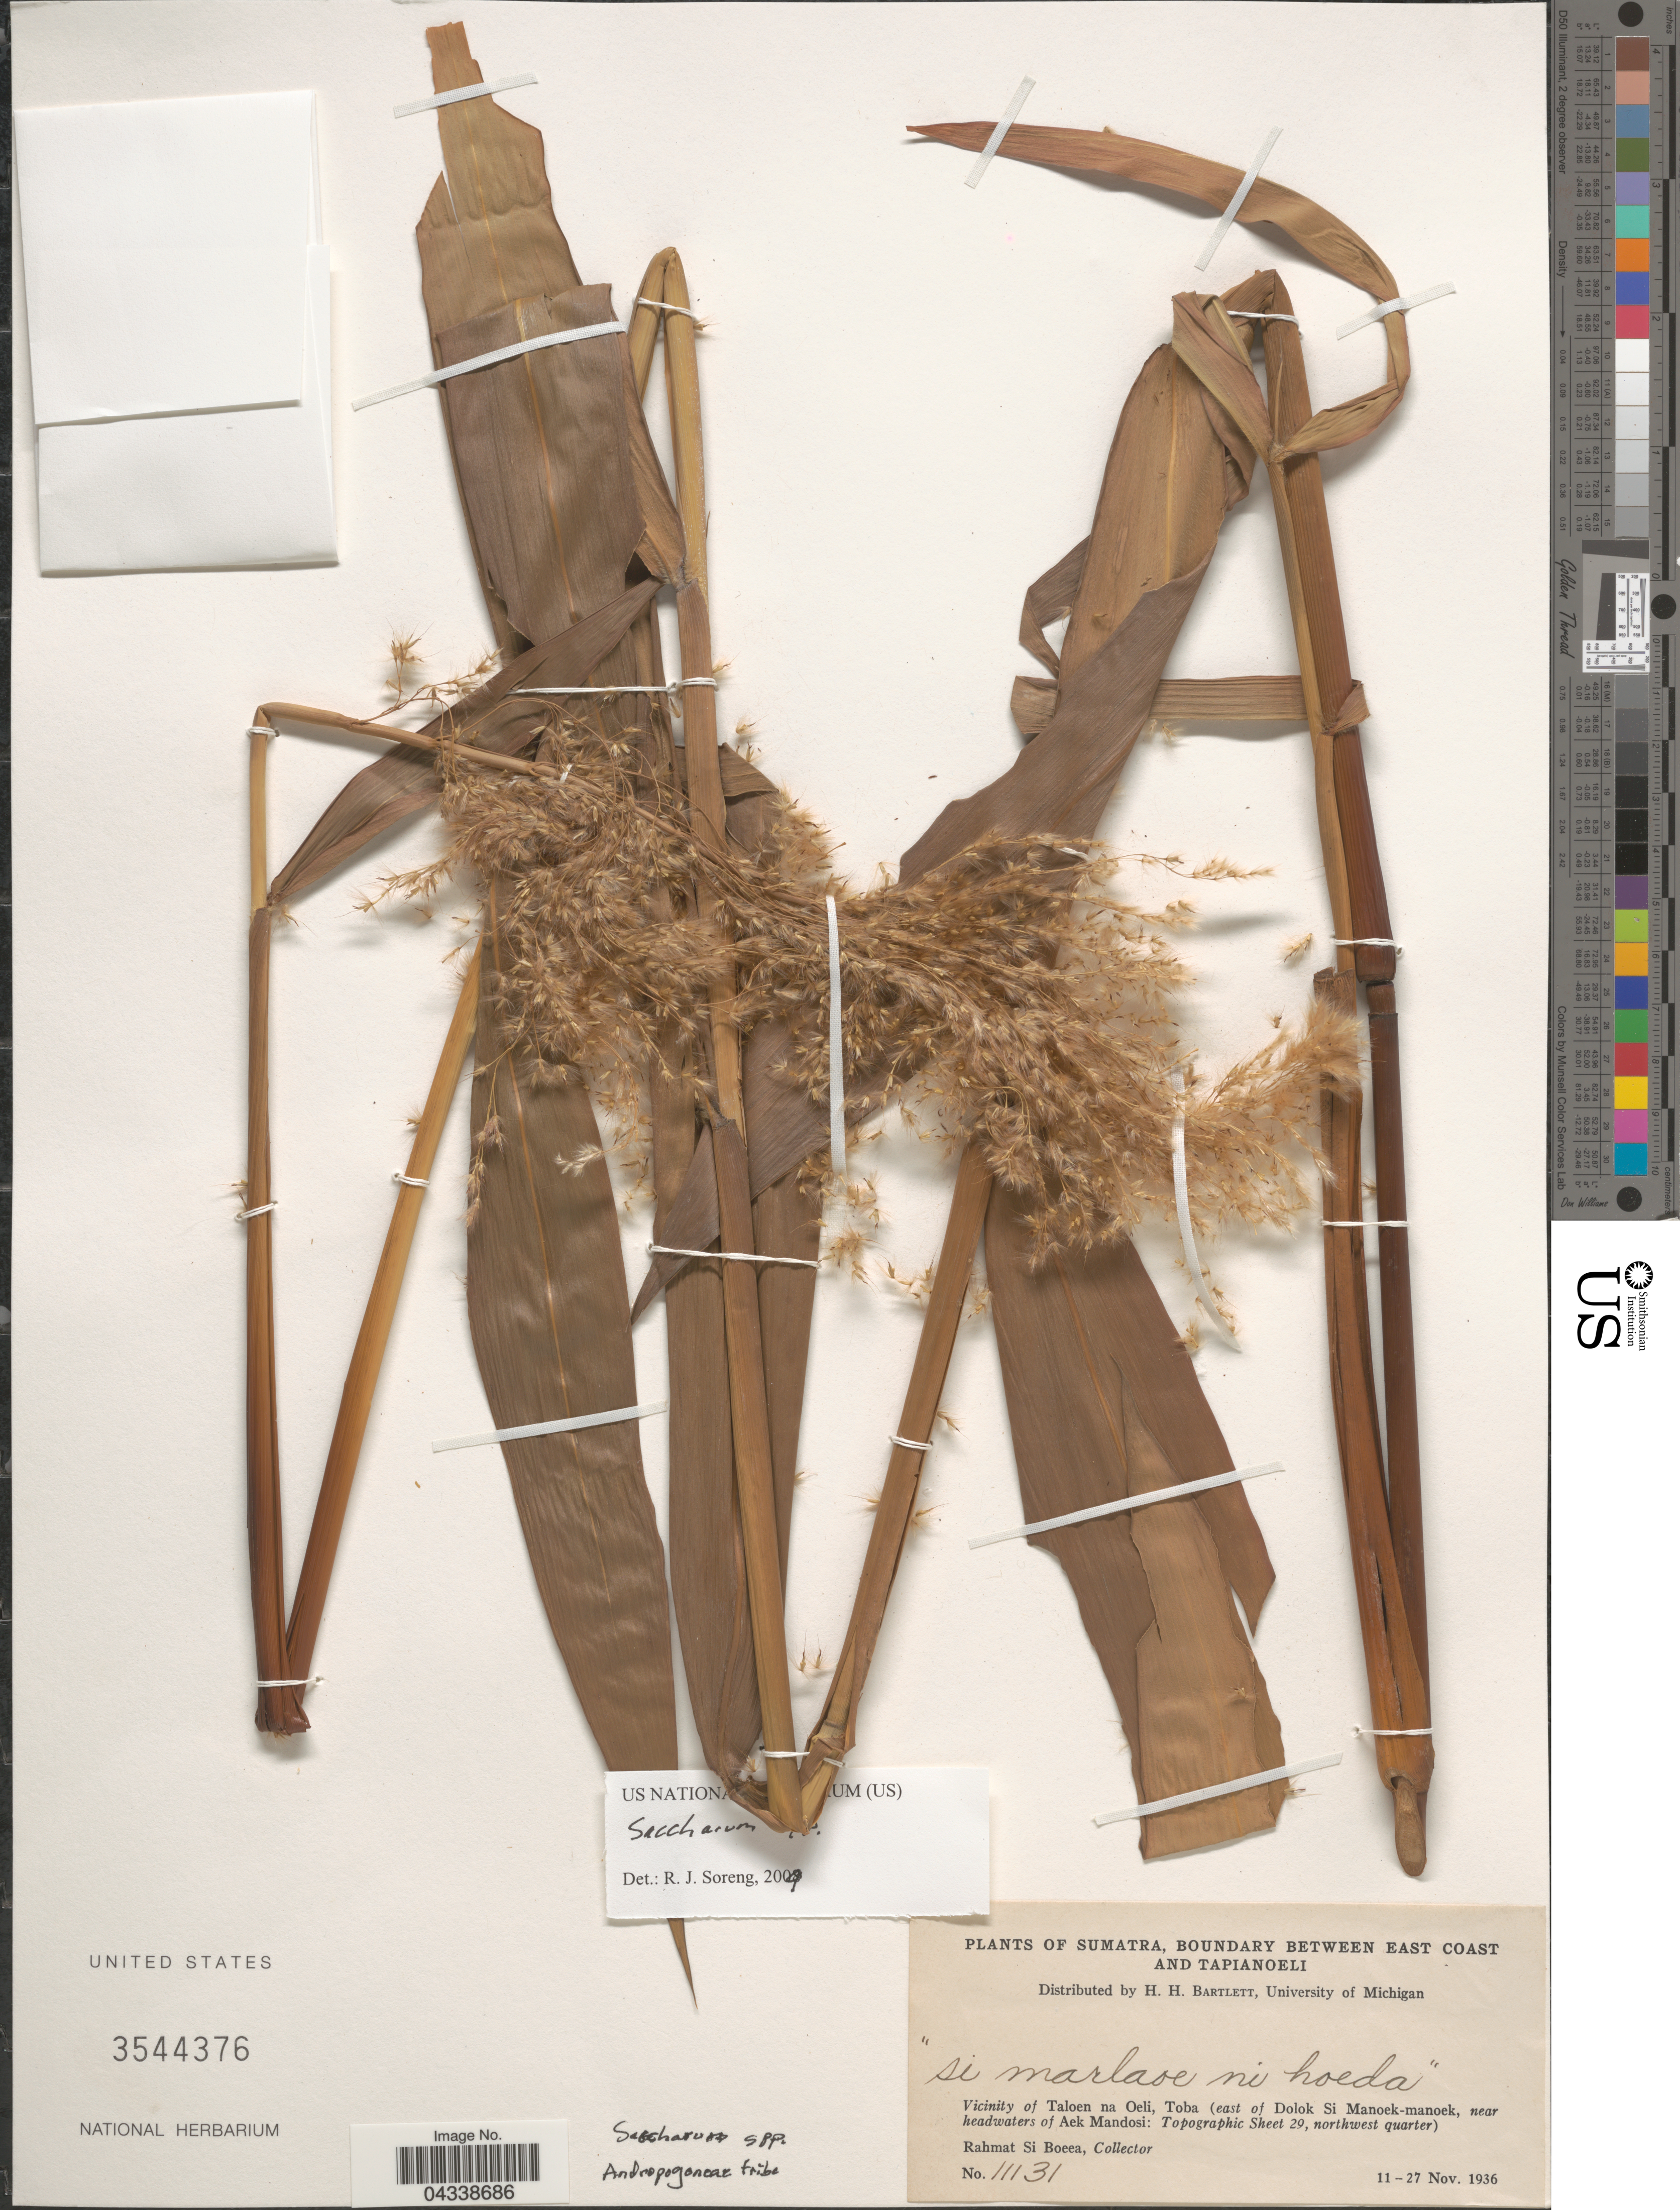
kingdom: Plantae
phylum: Tracheophyta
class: Liliopsida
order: Poales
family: Poaceae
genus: Saccharum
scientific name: Saccharum sp.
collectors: Rahmat Si Boeea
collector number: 11131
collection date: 1936-11-11/1936-11-27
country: Indonesia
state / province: Sumatra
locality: Boundary Between East Coast and Tapianoeli. Vicinity of Taloen na Oeli, Toba (east of Dolok Si Manoek-manoek, near headwaters of Aek Mandosi: Topographic Sheet 29, northwest quarter).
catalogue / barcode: US 3544376